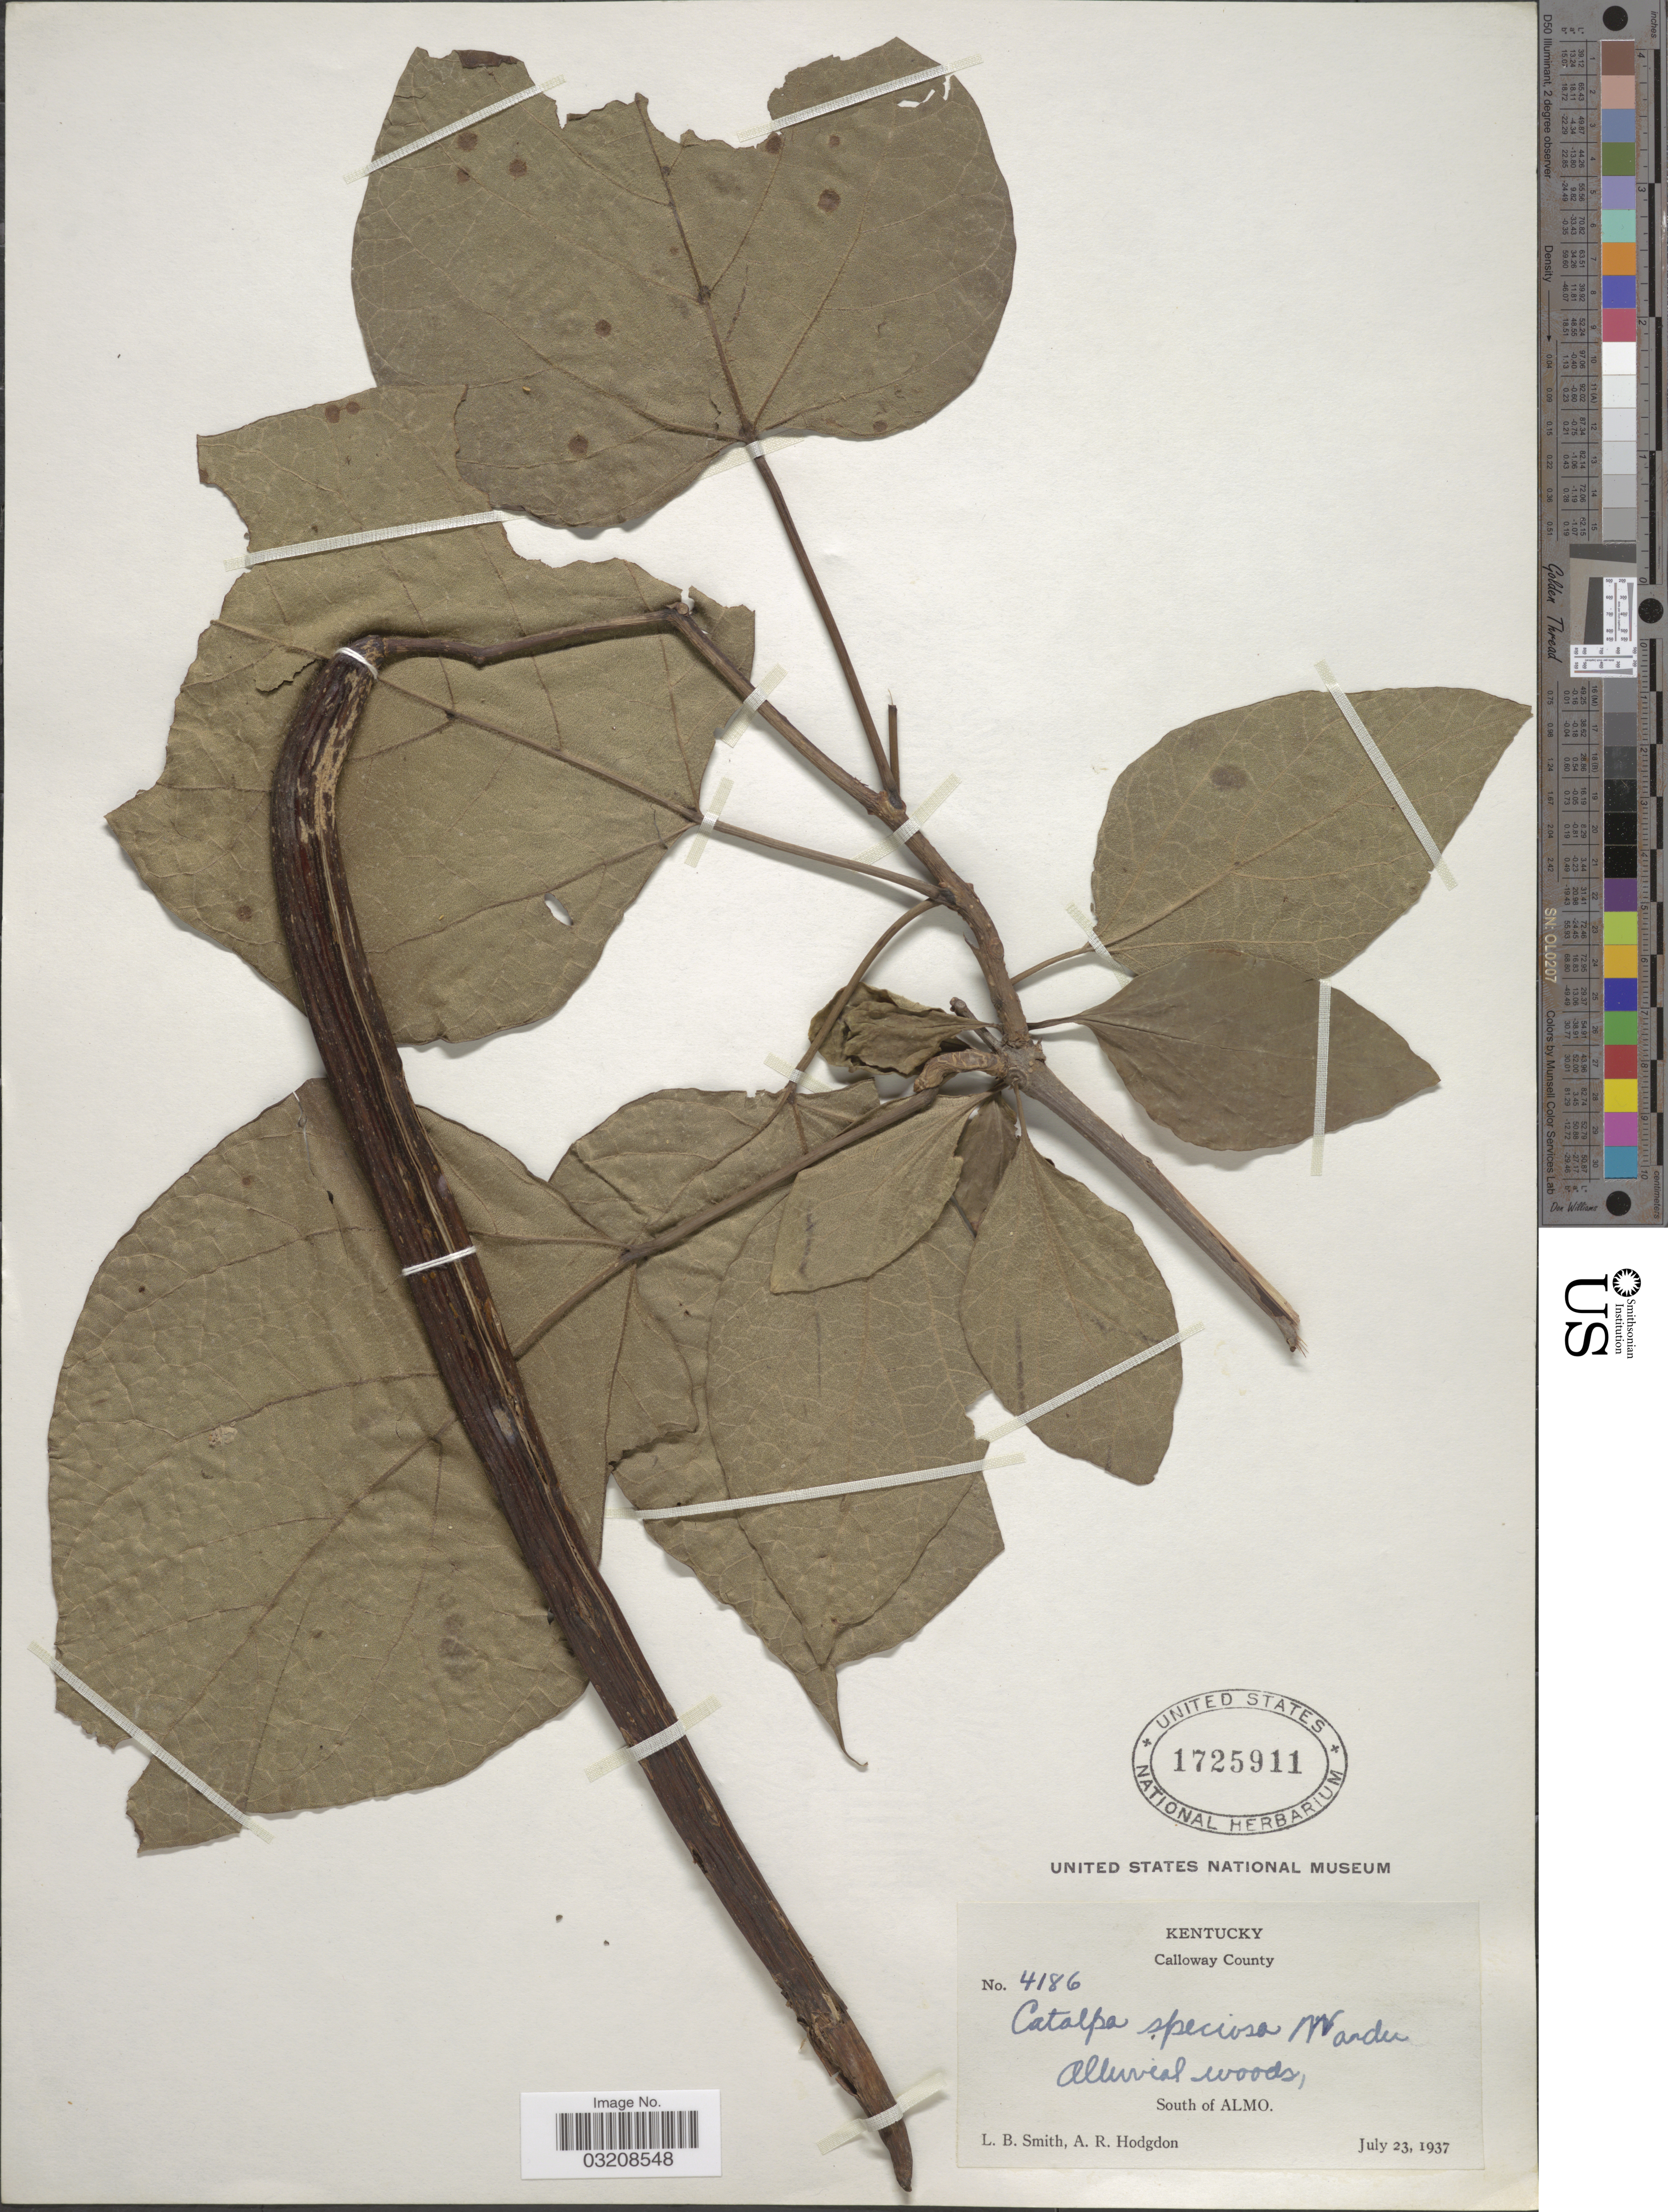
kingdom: Plantae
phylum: Tracheophyta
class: Magnoliopsida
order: Lamiales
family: Bignoniaceae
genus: Catalpa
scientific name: Catalpa speciosa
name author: (Warder) Warder ex Engelm.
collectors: L. Smith & A. R. Hodgdon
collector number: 4186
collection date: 1937-07-23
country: United States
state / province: Kentucky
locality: Calloway County. South of Almo.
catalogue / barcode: US 1725911